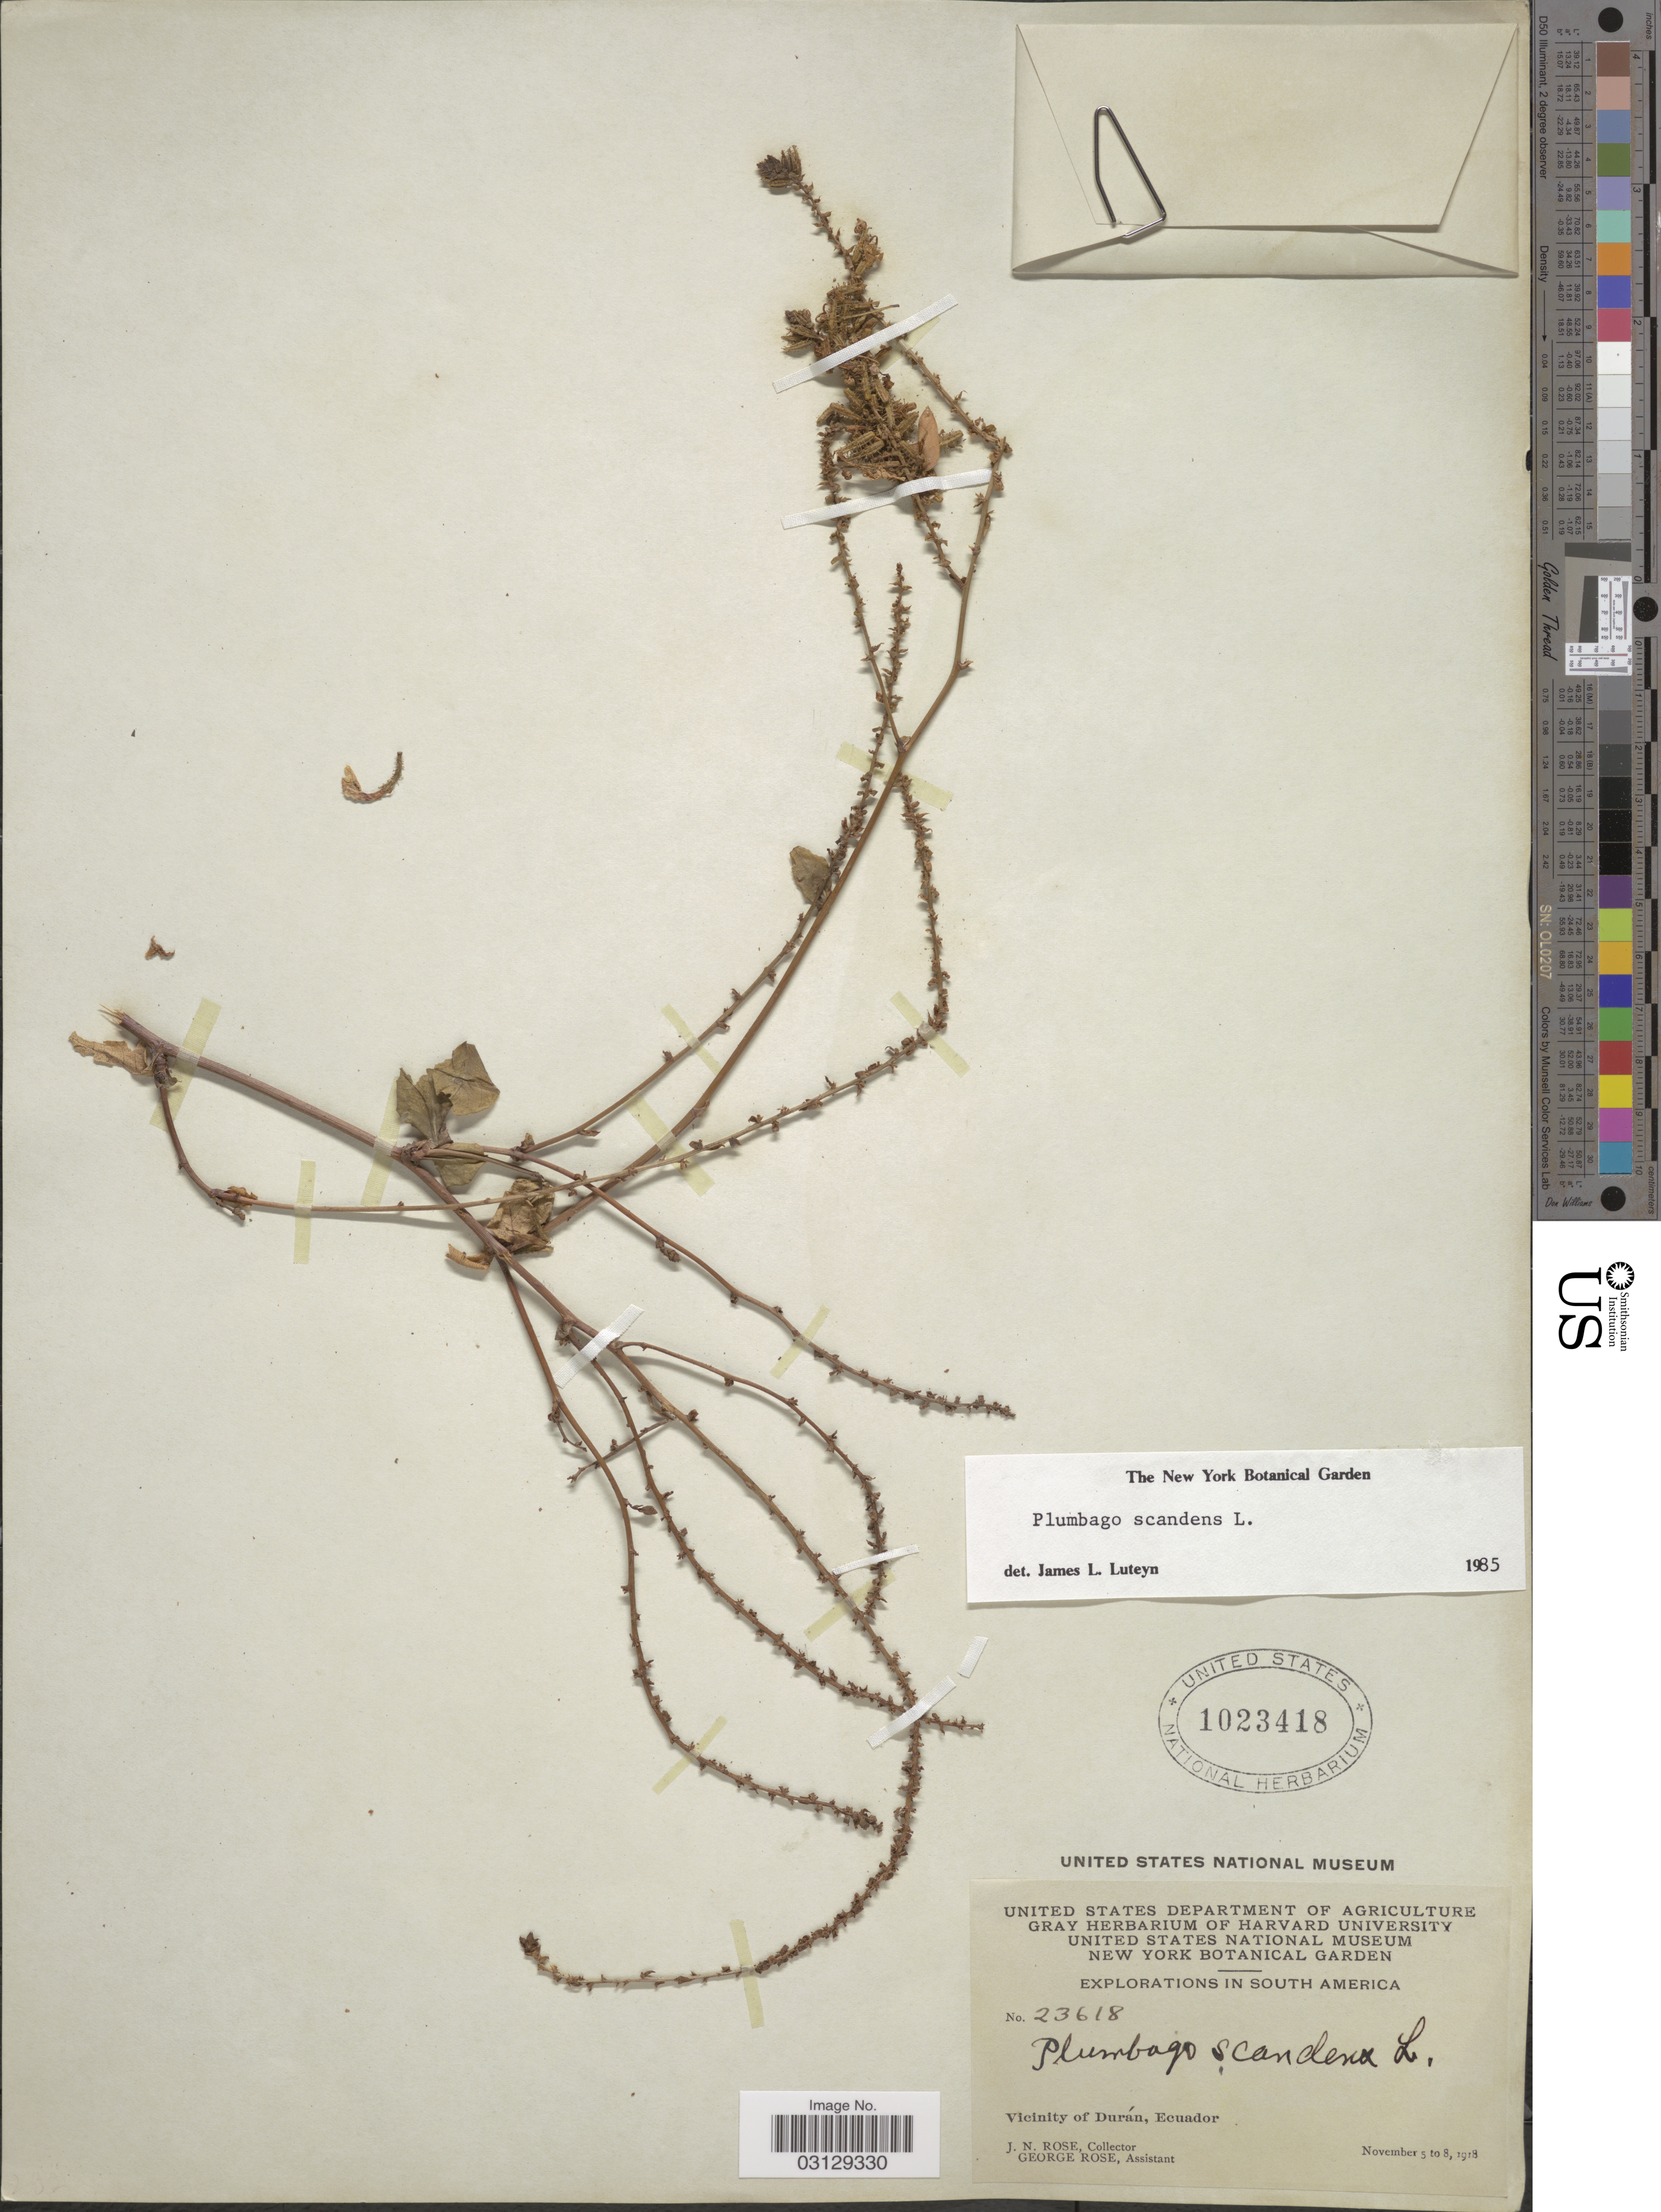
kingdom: Plantae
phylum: Tracheophyta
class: Magnoliopsida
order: Caryophyllales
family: Plumbaginaceae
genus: Plumbago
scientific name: Plumbago scandens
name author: L.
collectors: J. N. Rose & G. Rose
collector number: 23618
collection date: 1918-11-05/1918-11-08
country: Ecuador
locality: Vicinity of Durán.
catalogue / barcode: US 1023418